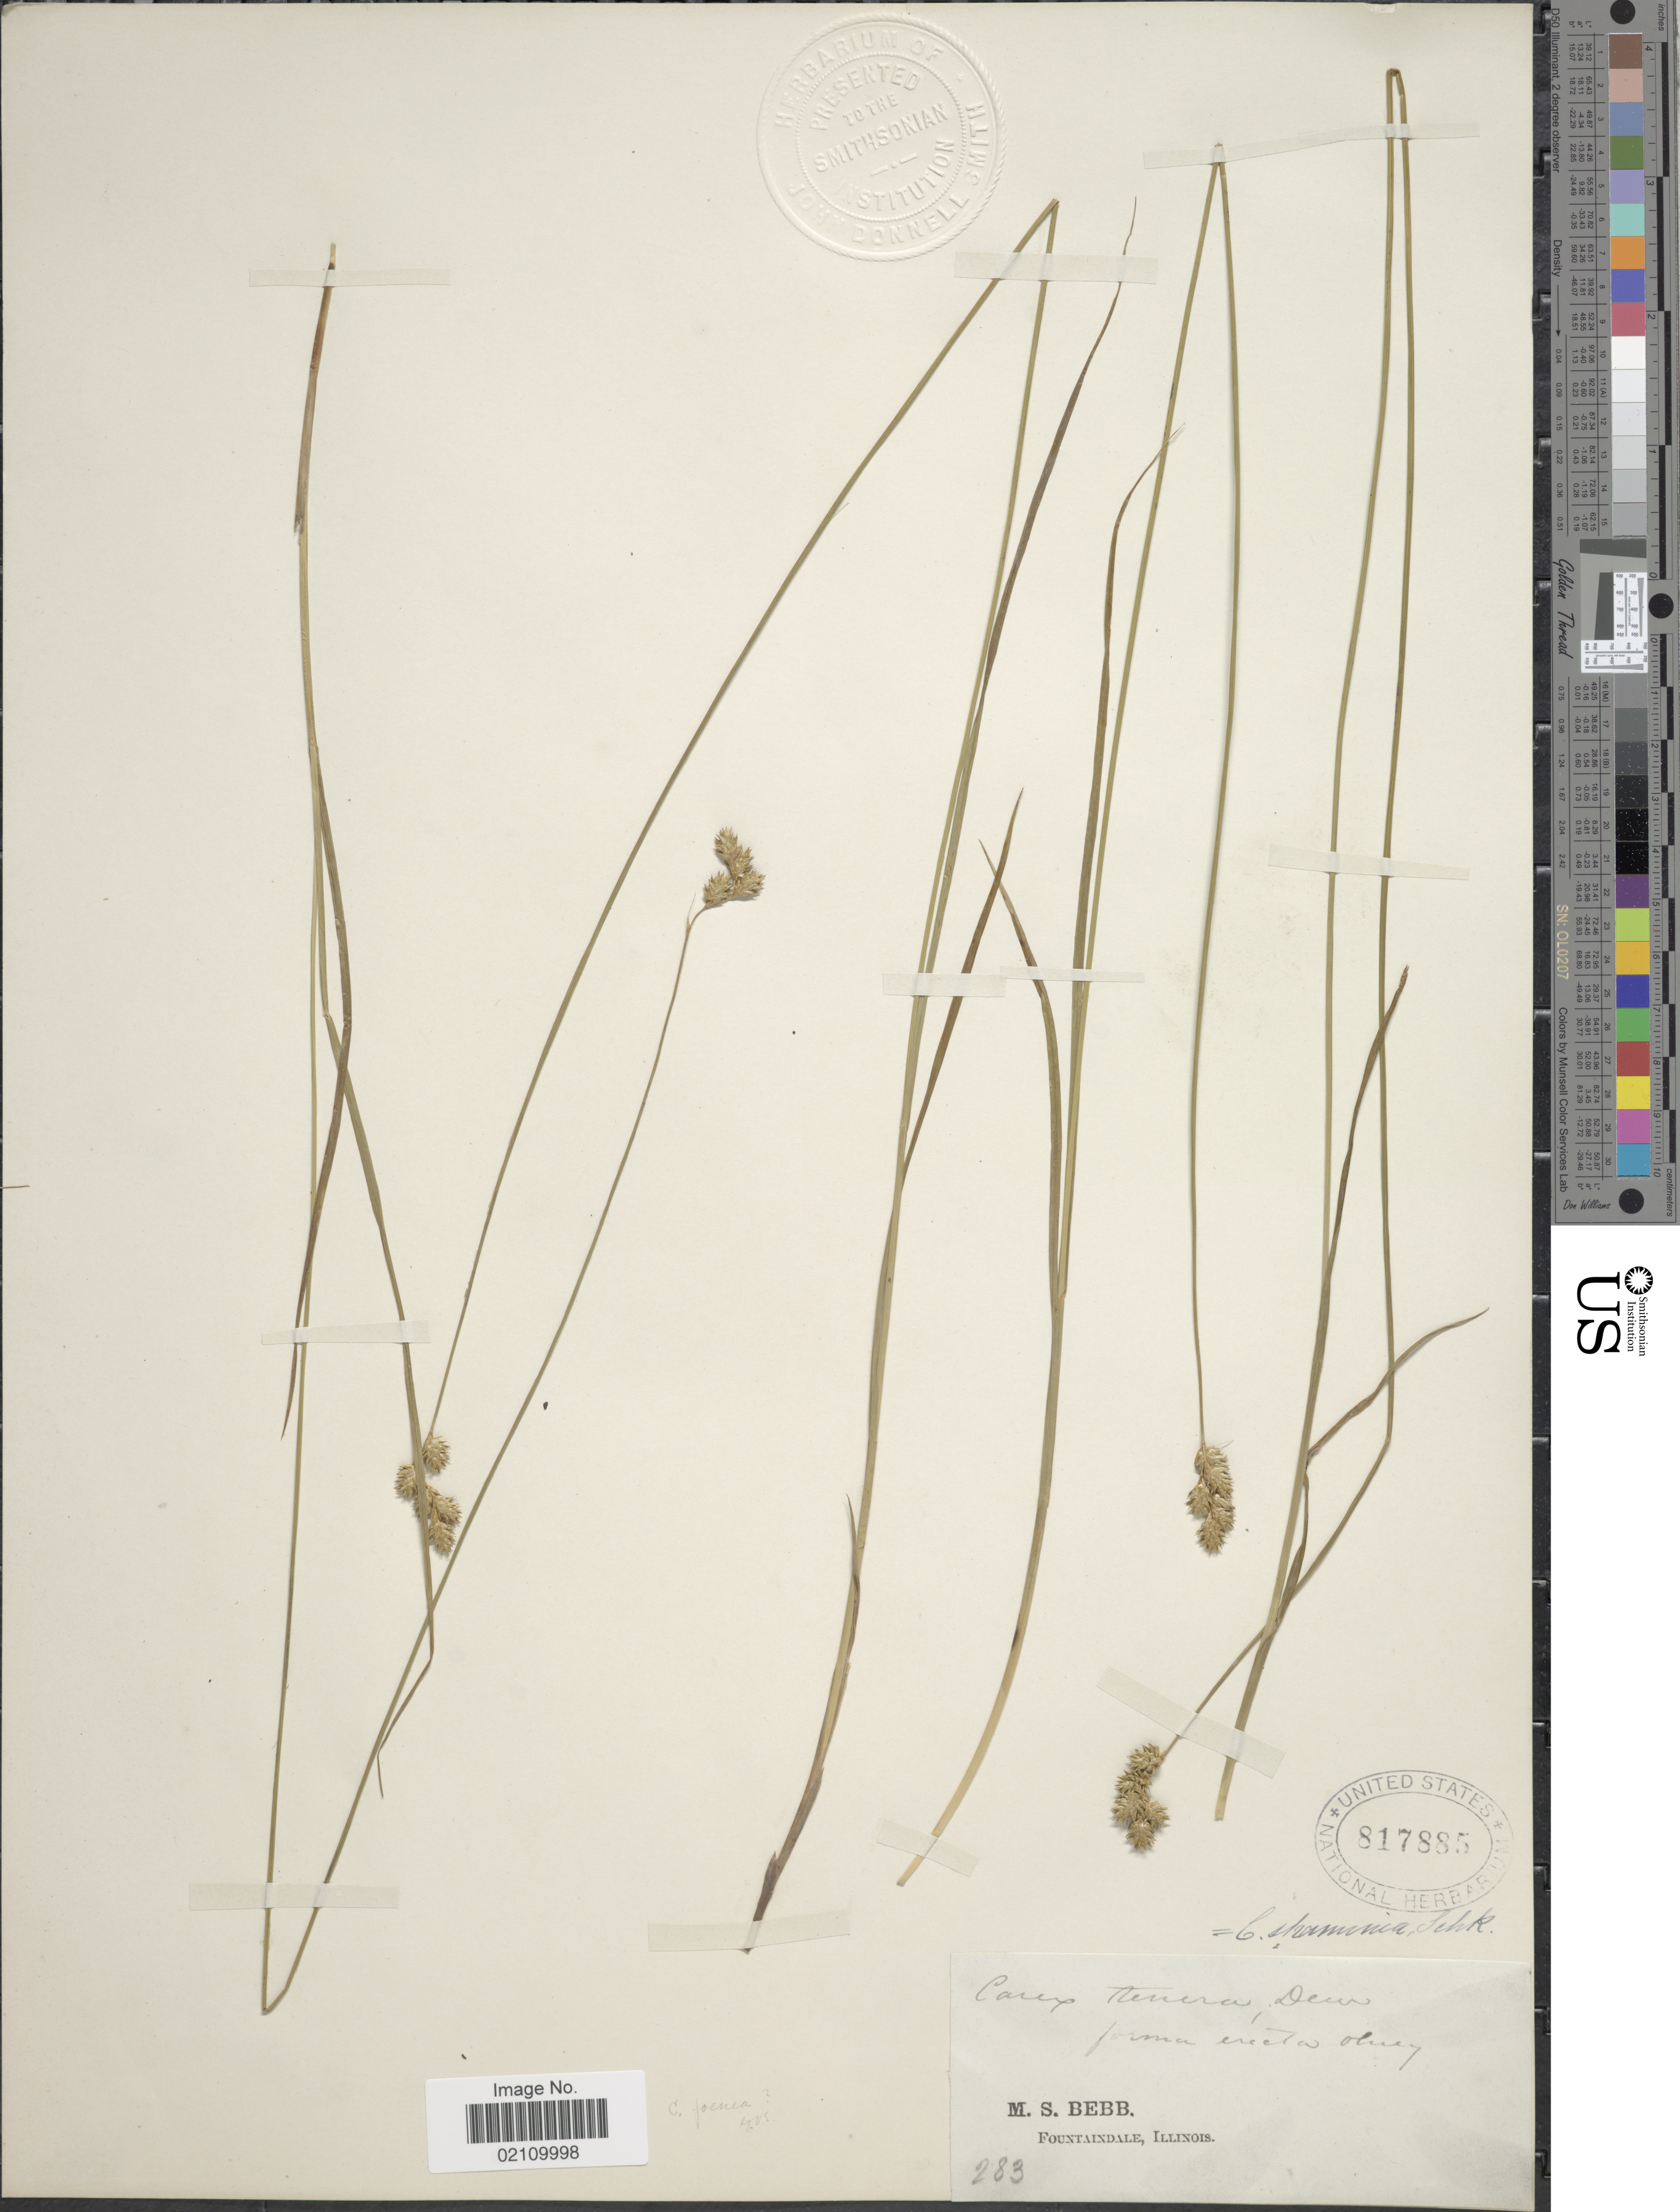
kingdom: Plantae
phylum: Tracheophyta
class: Liliopsida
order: Poales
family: Cyperaceae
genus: Carex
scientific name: Carex molesta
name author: Mack.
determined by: Strong, Mark T., (BOT), Smithsonian Institution - National Museum of Natural History (UNITED STATES)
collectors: M. Bebb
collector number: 283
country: United States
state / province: Illinois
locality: Fountaindale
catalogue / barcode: US 817885